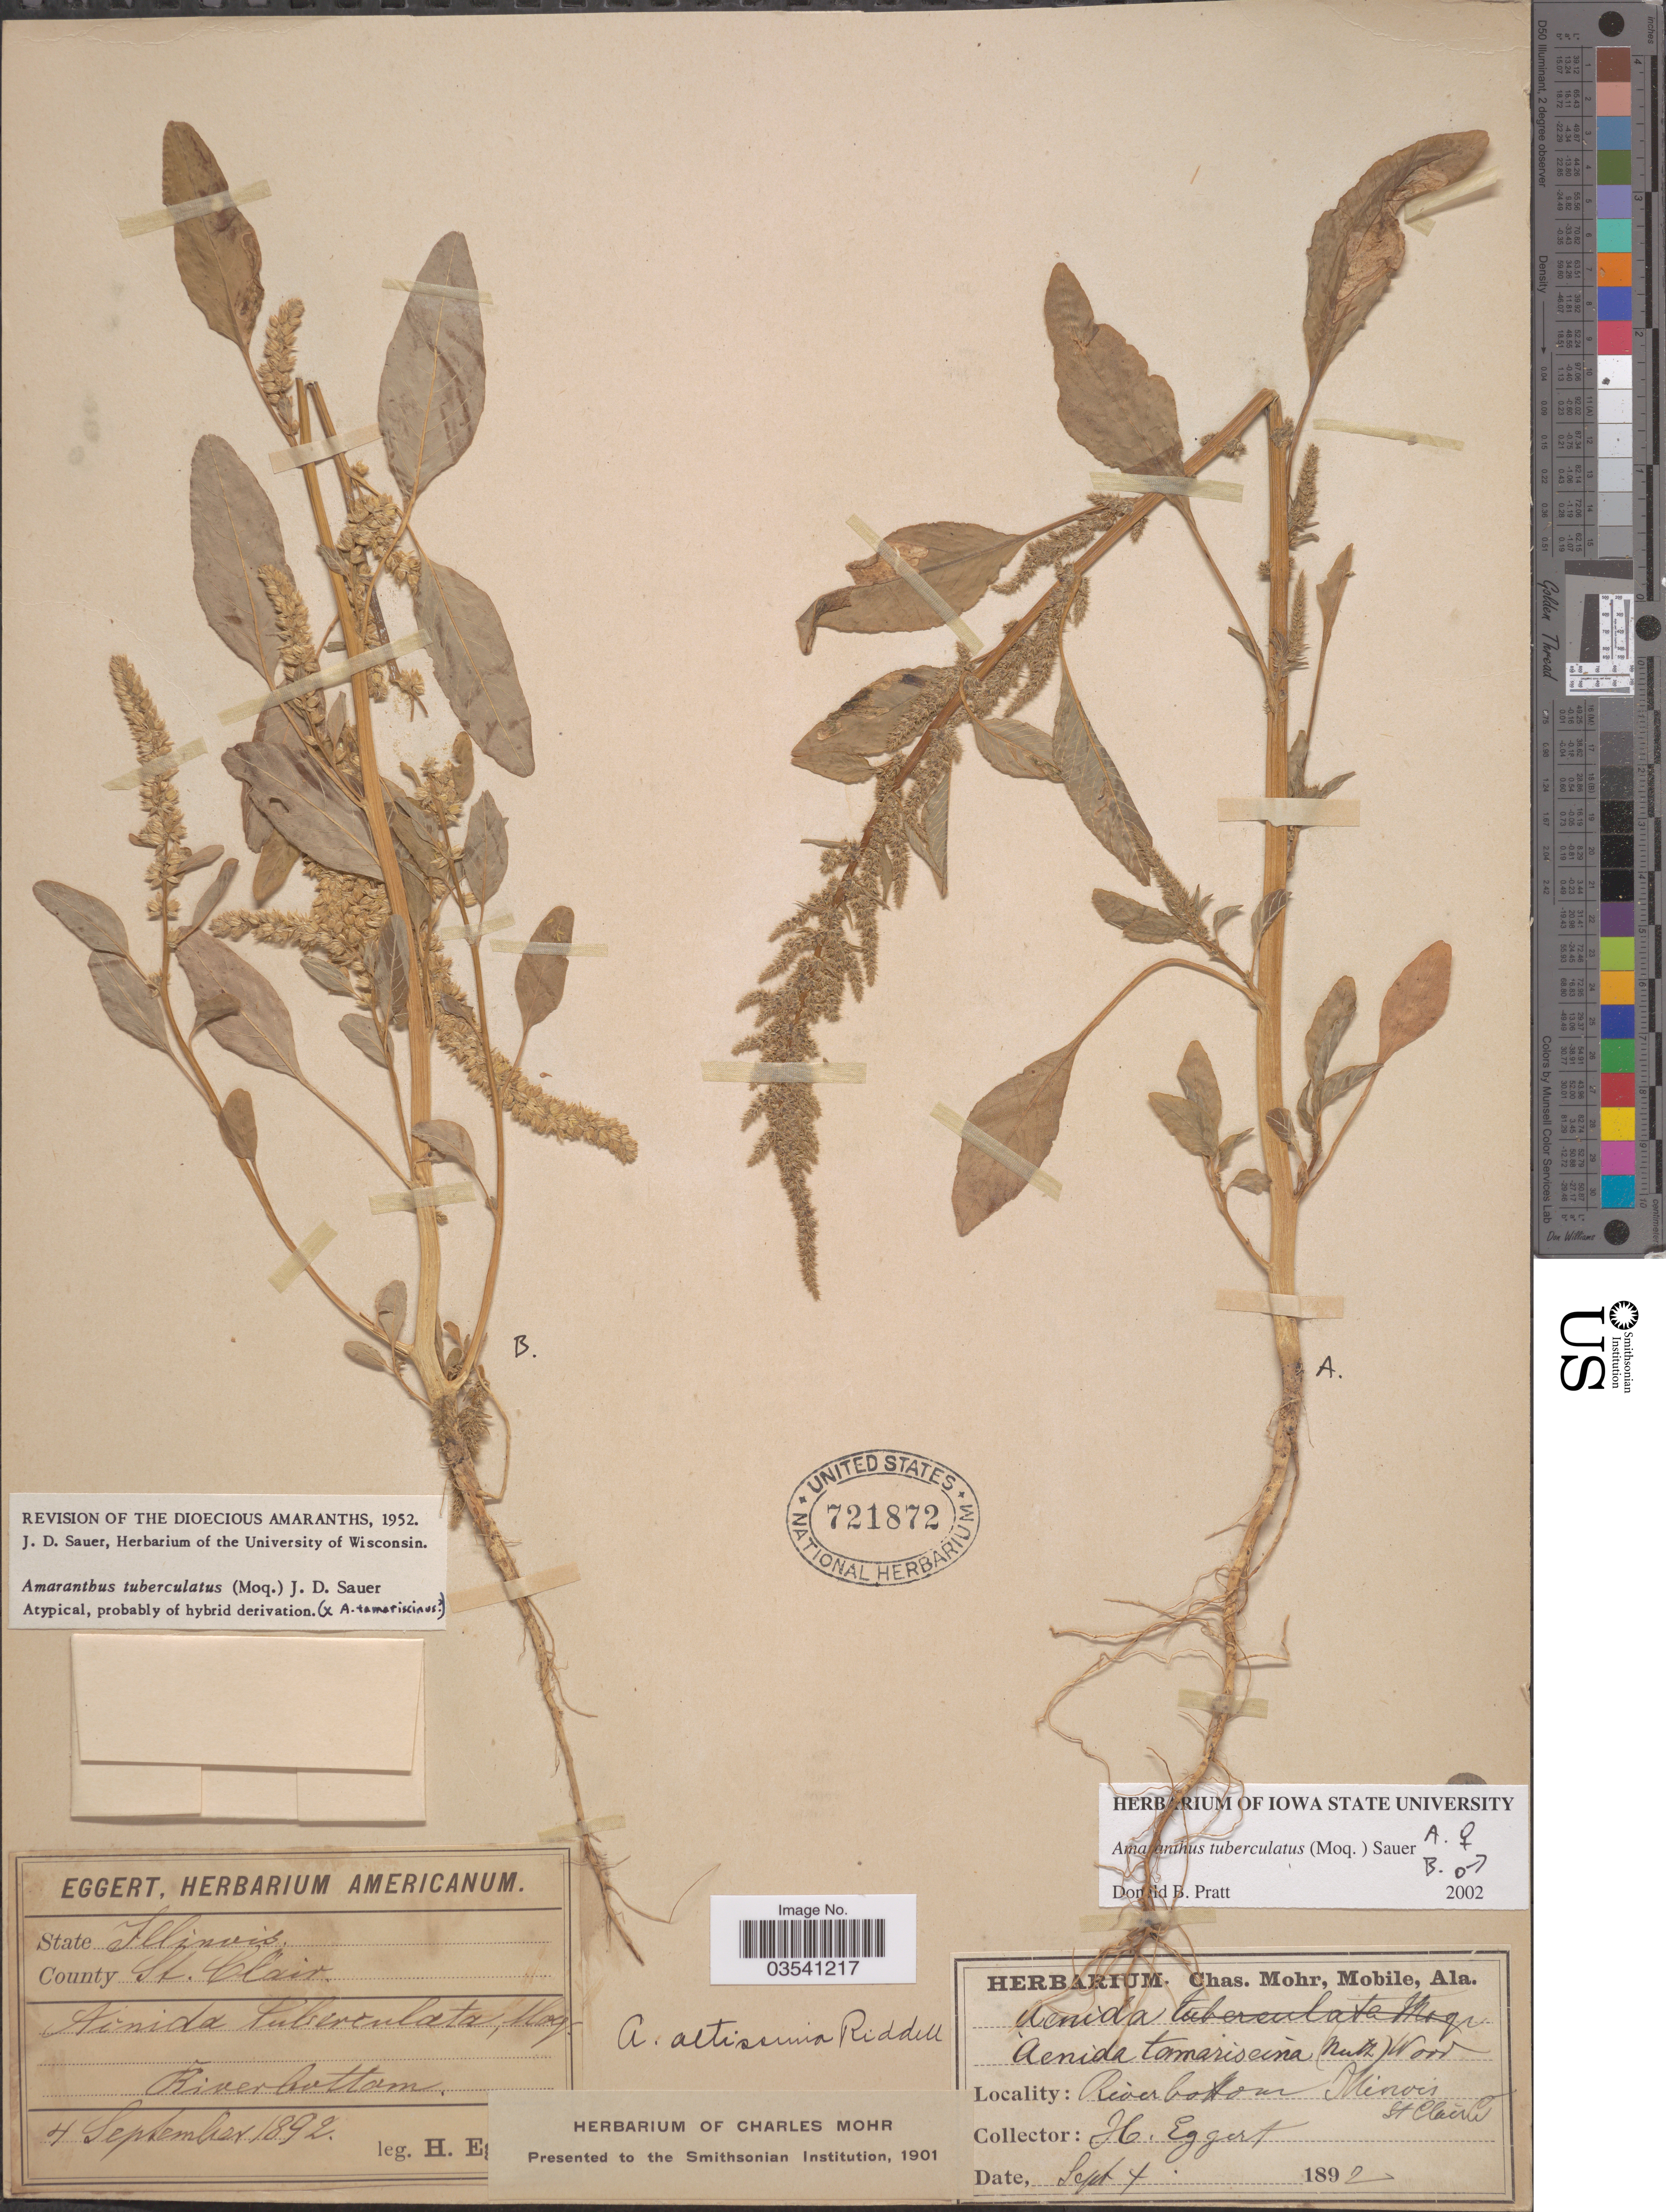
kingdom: Plantae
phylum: Tracheophyta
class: Magnoliopsida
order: Caryophyllales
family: Amaranthaceae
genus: Amaranthus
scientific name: Amaranthus tuberculatus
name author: (Moq.) J.D. Sauer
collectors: H. Eggert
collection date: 1892-09-04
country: United States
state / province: Illinois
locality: County St. Clair. River bottom.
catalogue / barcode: US 721872